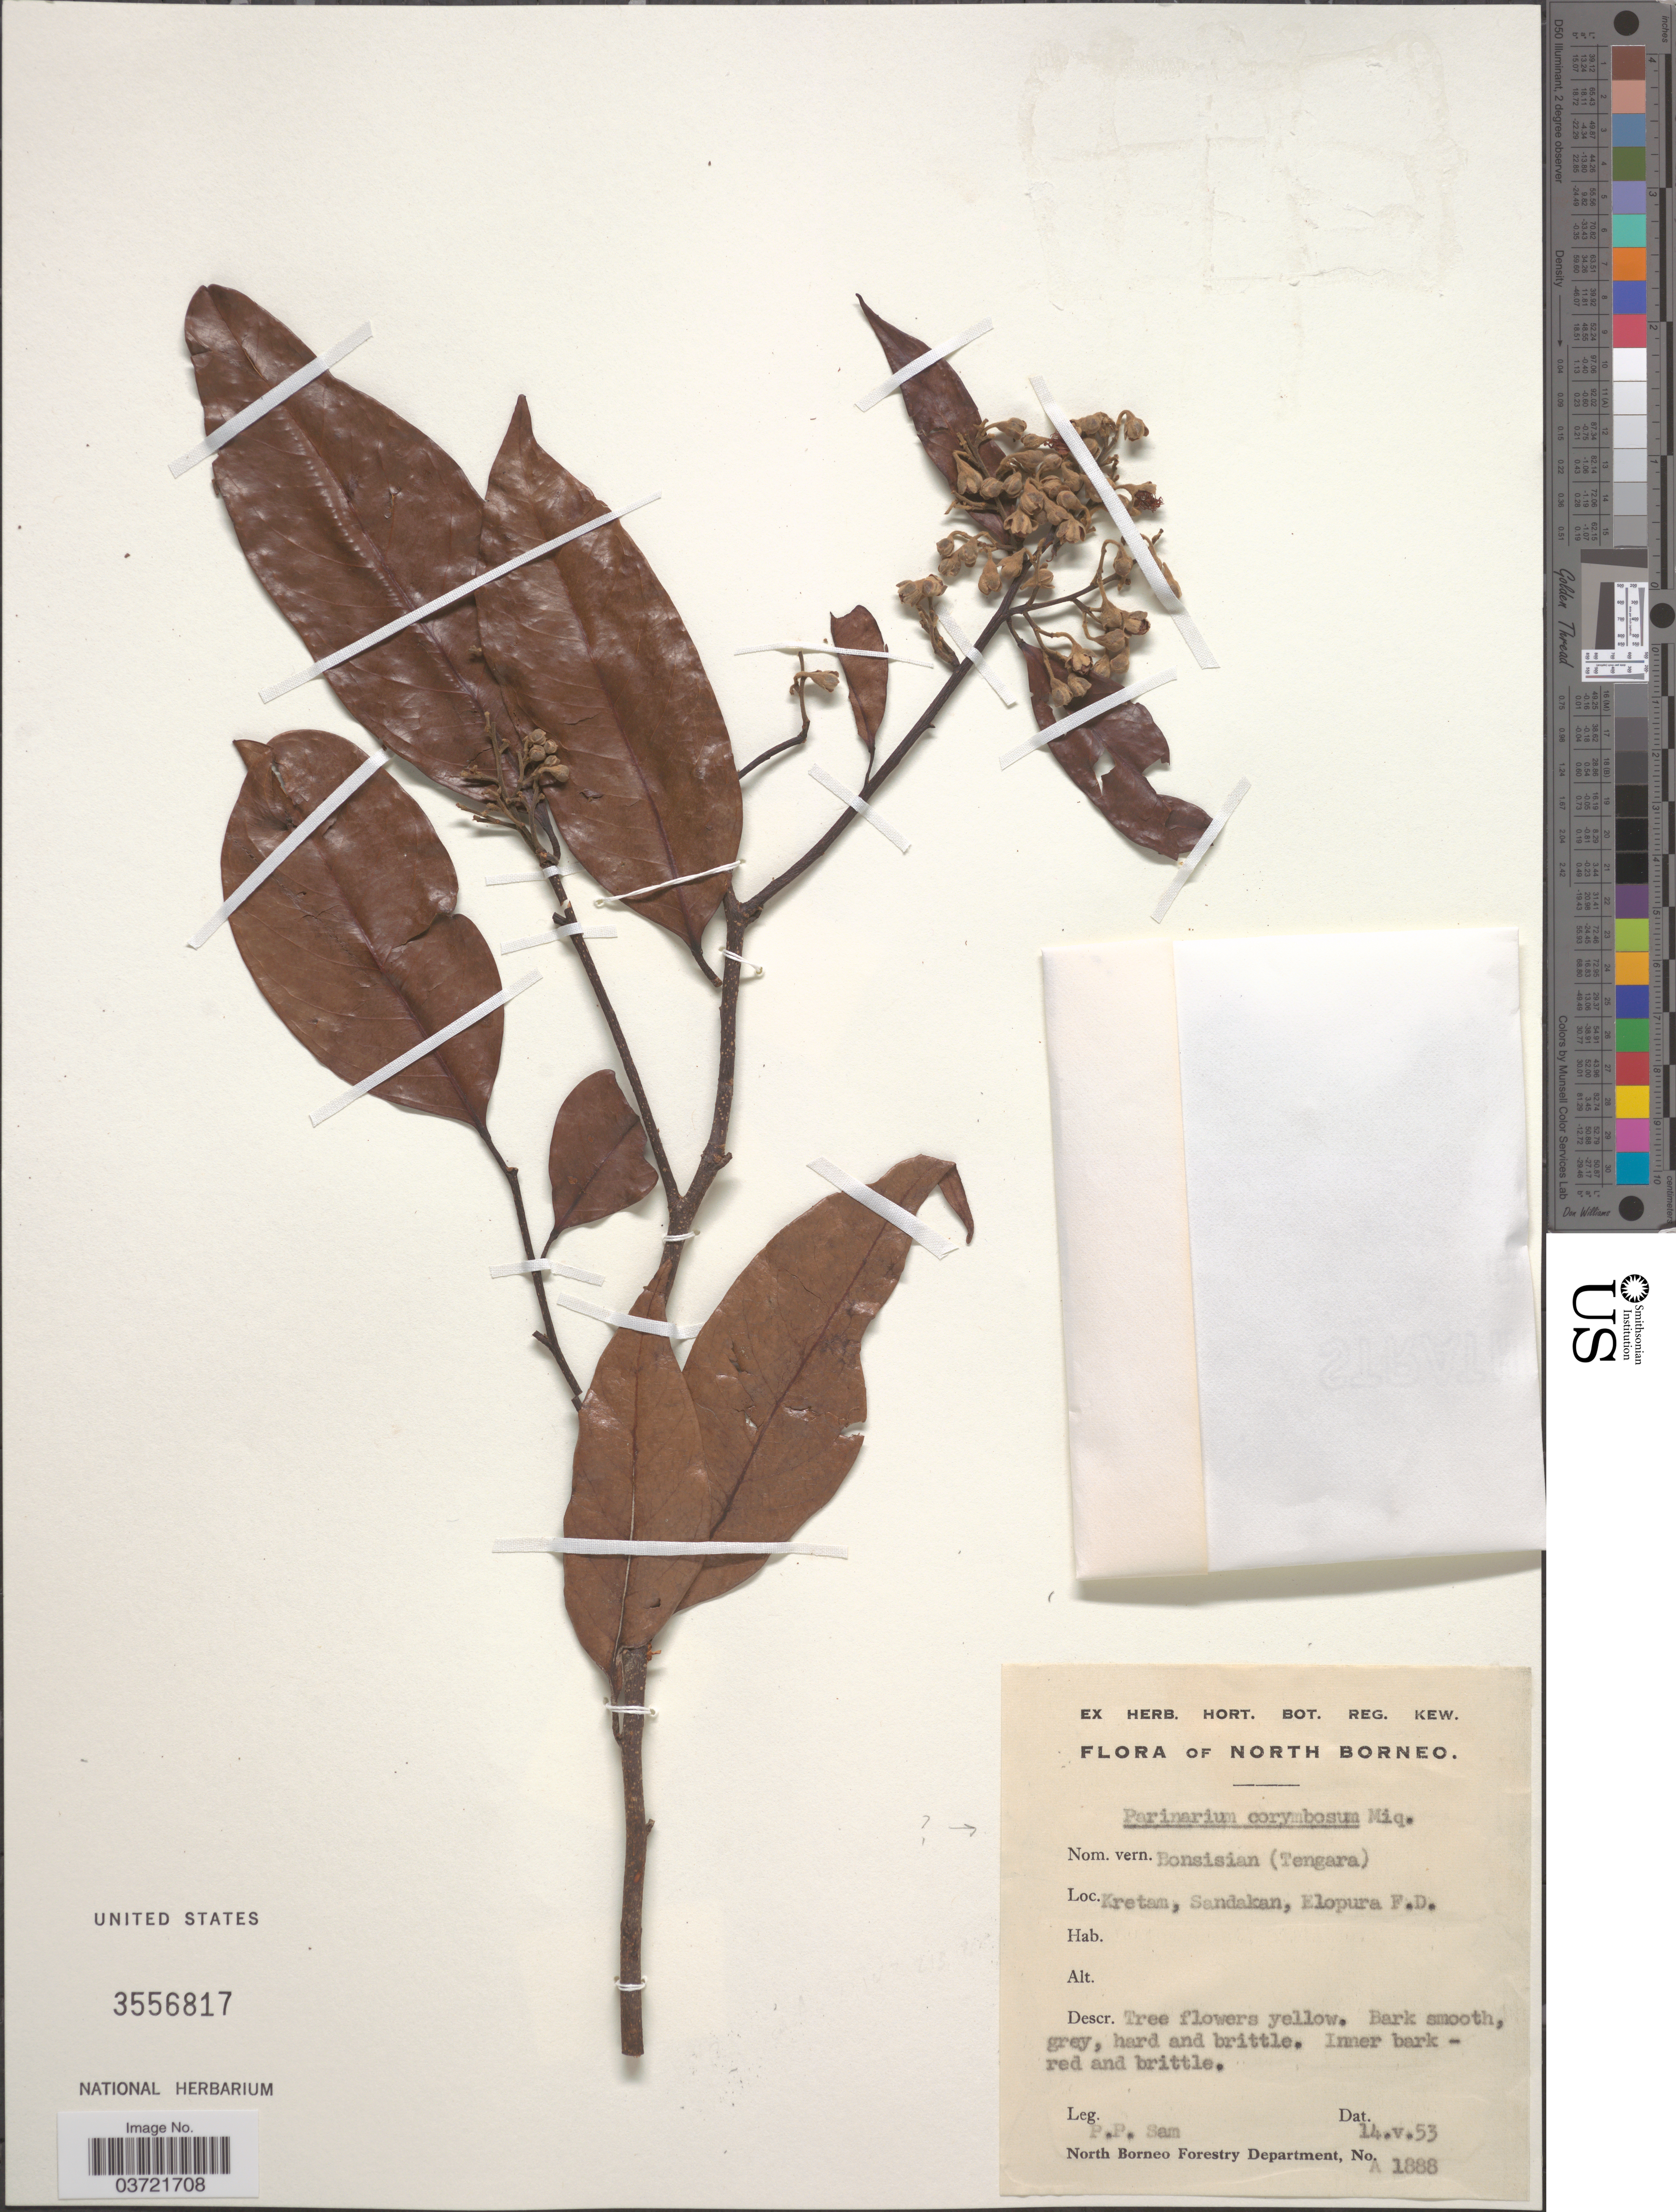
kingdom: Plantae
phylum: Tracheophyta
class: Magnoliopsida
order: Malpighiales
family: Chrysobalanaceae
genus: Parinari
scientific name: Parinari sp.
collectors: P.P. Sam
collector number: A1888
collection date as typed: Transcribed d/m/y: 14/5/53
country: Malaysia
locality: North Borneo. Kretam, Sandakan, Elopura F.D.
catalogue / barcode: US 3556817